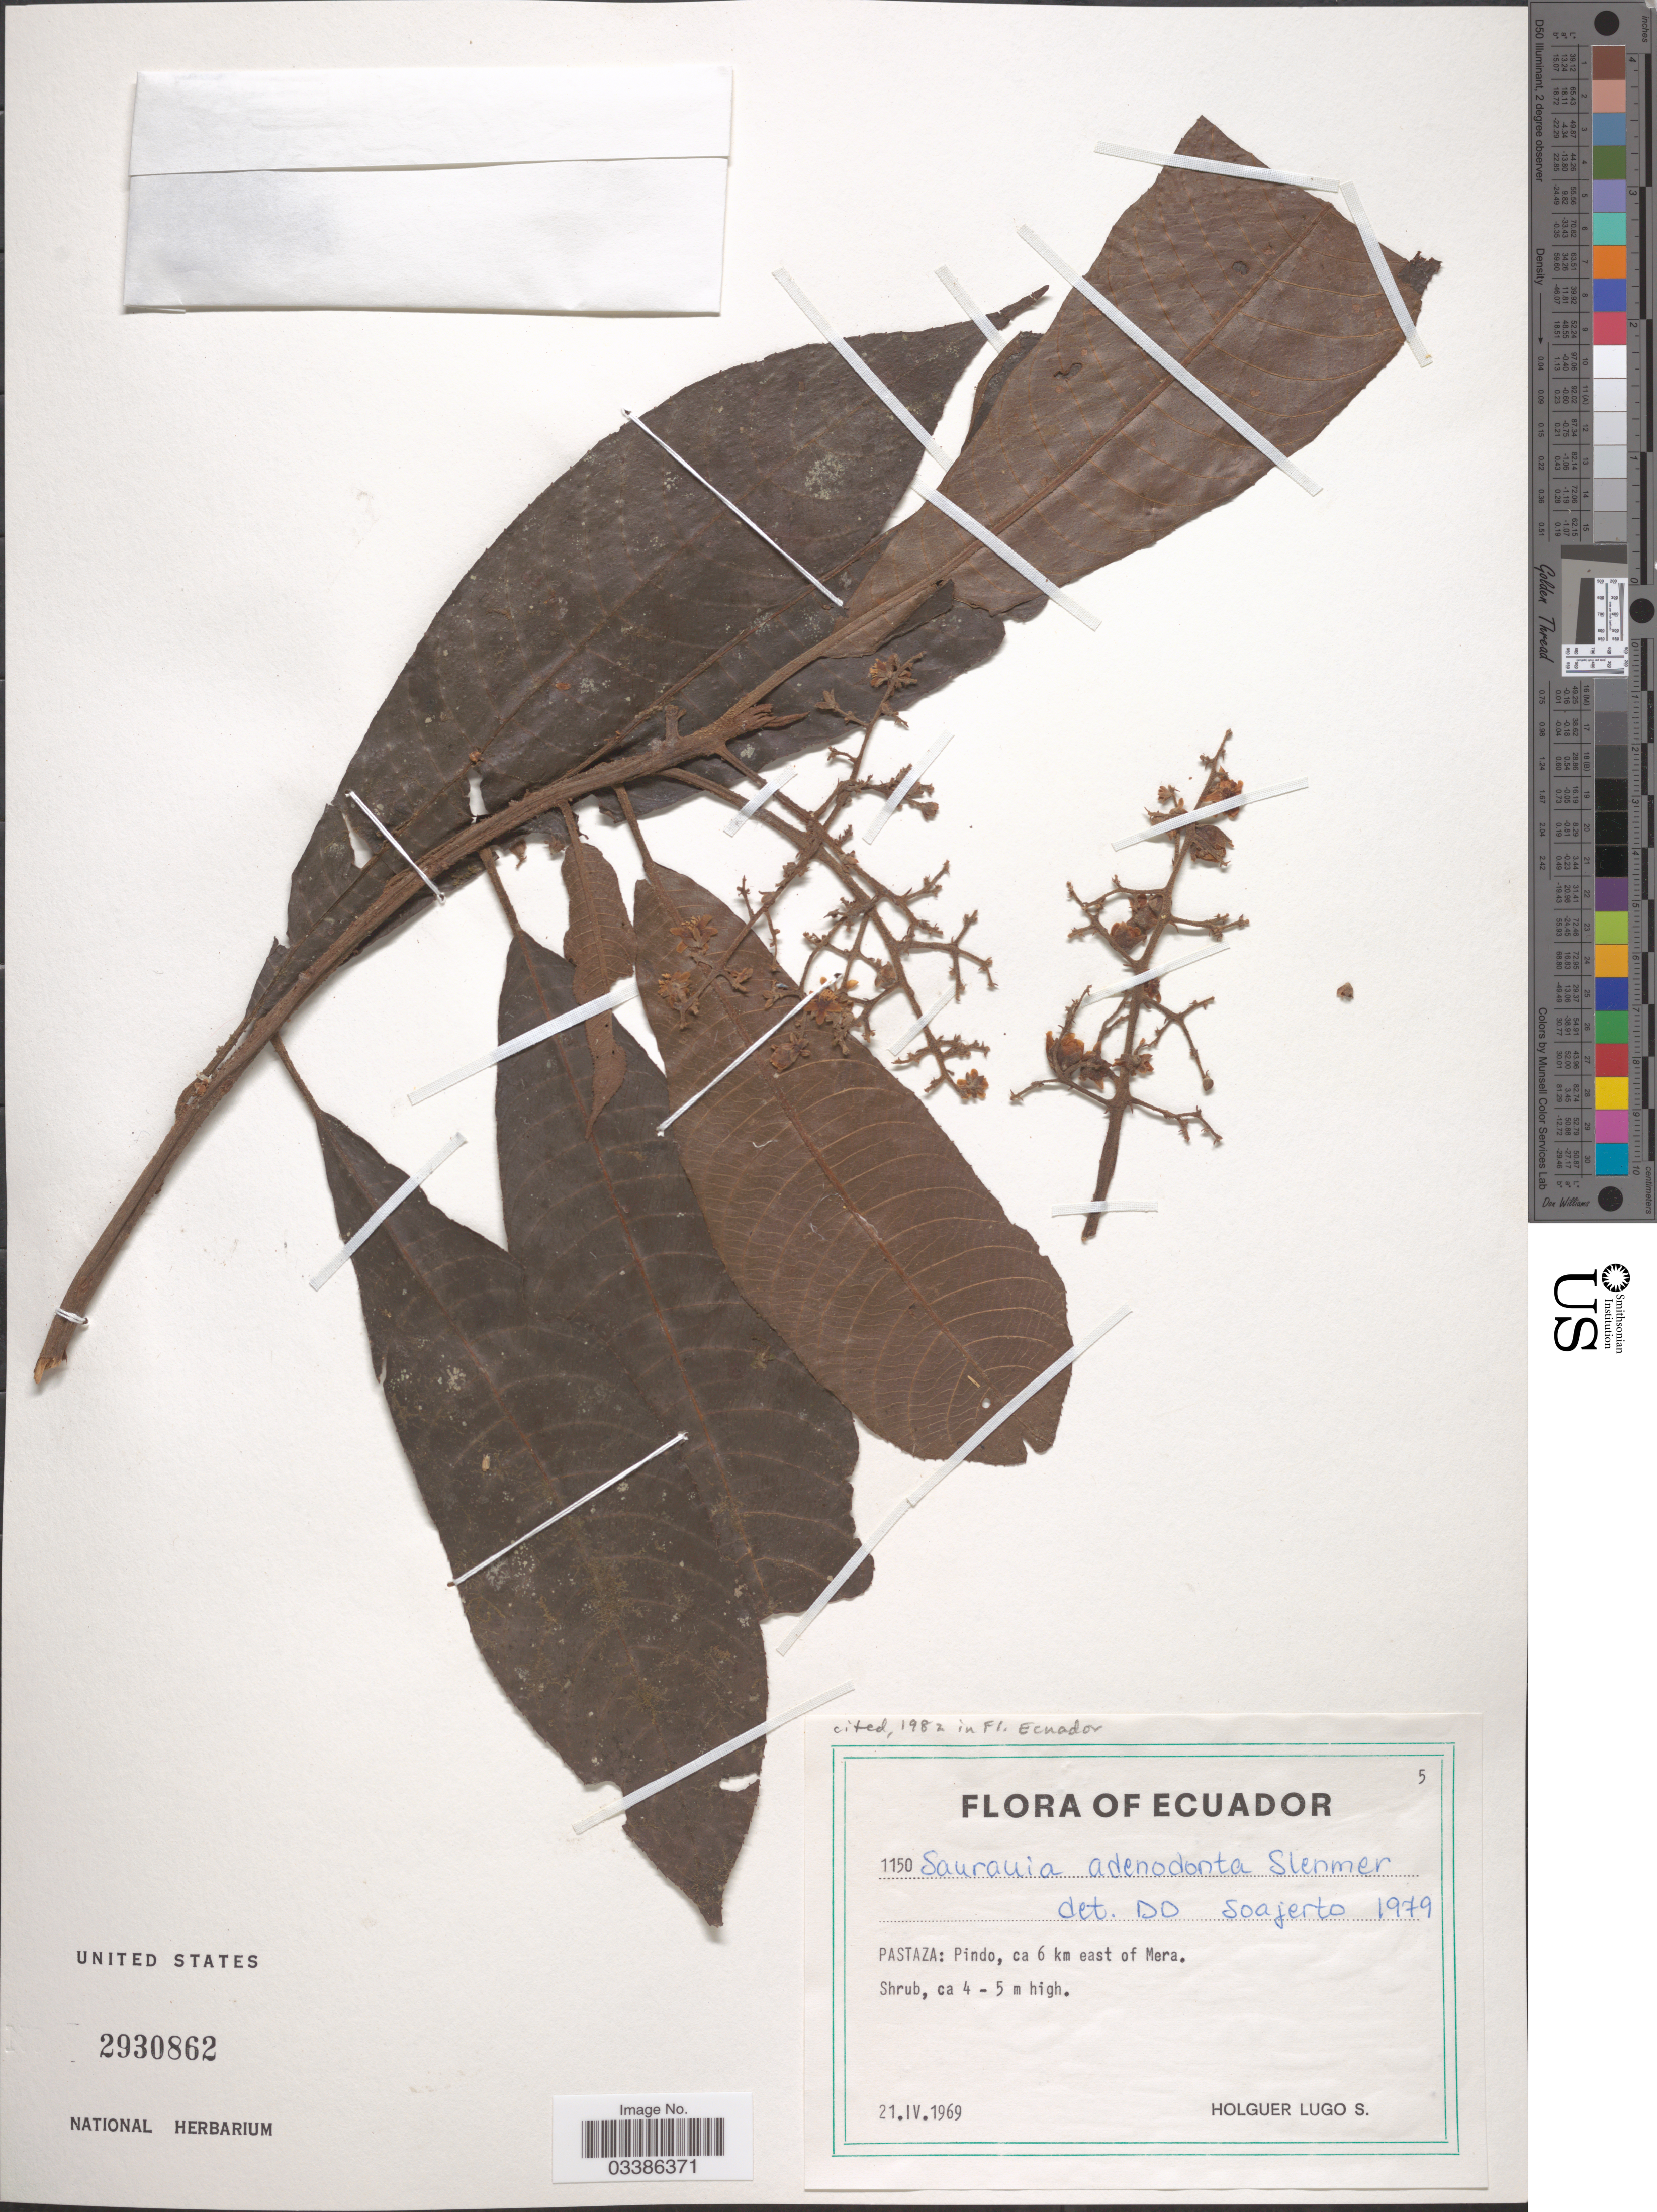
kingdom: Plantae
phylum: Tracheophyta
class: Magnoliopsida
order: Ericales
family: Actinidiaceae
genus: Saurauia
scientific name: Saurauia adenodonta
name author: Sleumer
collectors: H. Lugo S.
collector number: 1150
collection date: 1969-04-21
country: Ecuador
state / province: Pastaza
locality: Pindo, ca 6 km east of Mera.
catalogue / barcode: US 2930862